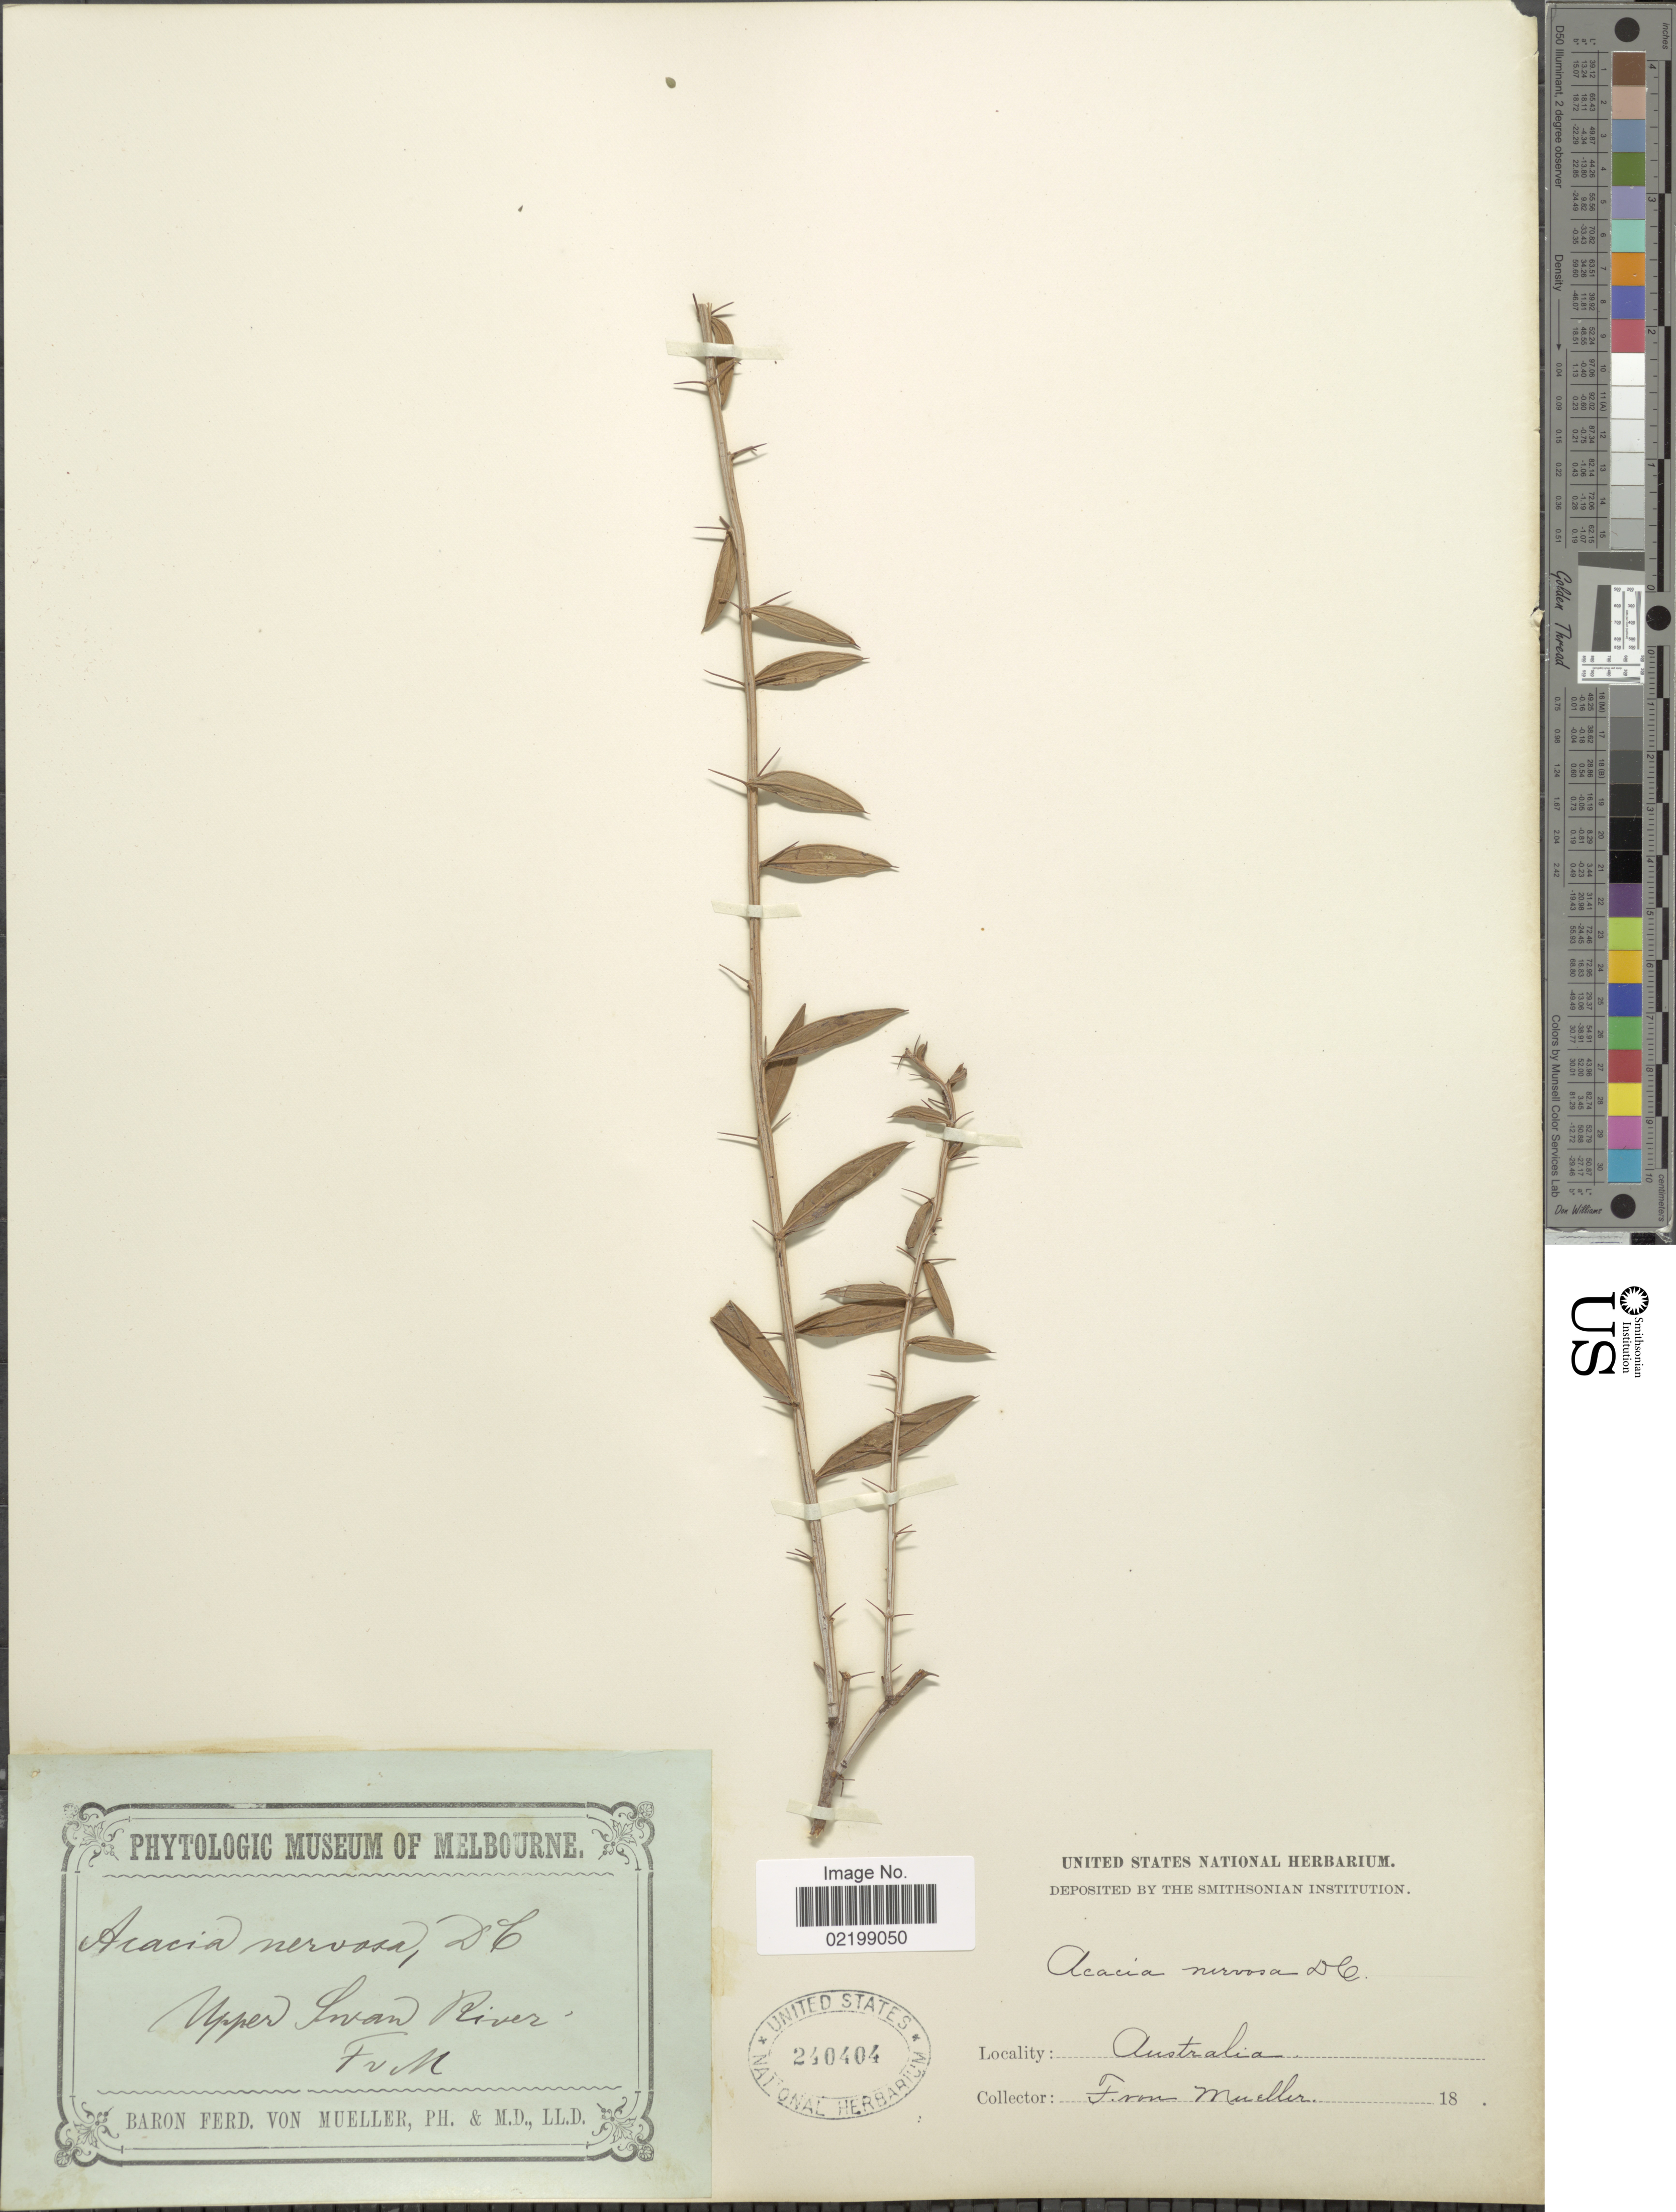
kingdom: Plantae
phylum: Tracheophyta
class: Magnoliopsida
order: Fabales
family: Fabaceae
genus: Acacia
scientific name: Acacia nervosa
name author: DC.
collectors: F. von Mueller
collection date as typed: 18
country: Australia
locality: Upper Swan River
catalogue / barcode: US 240404